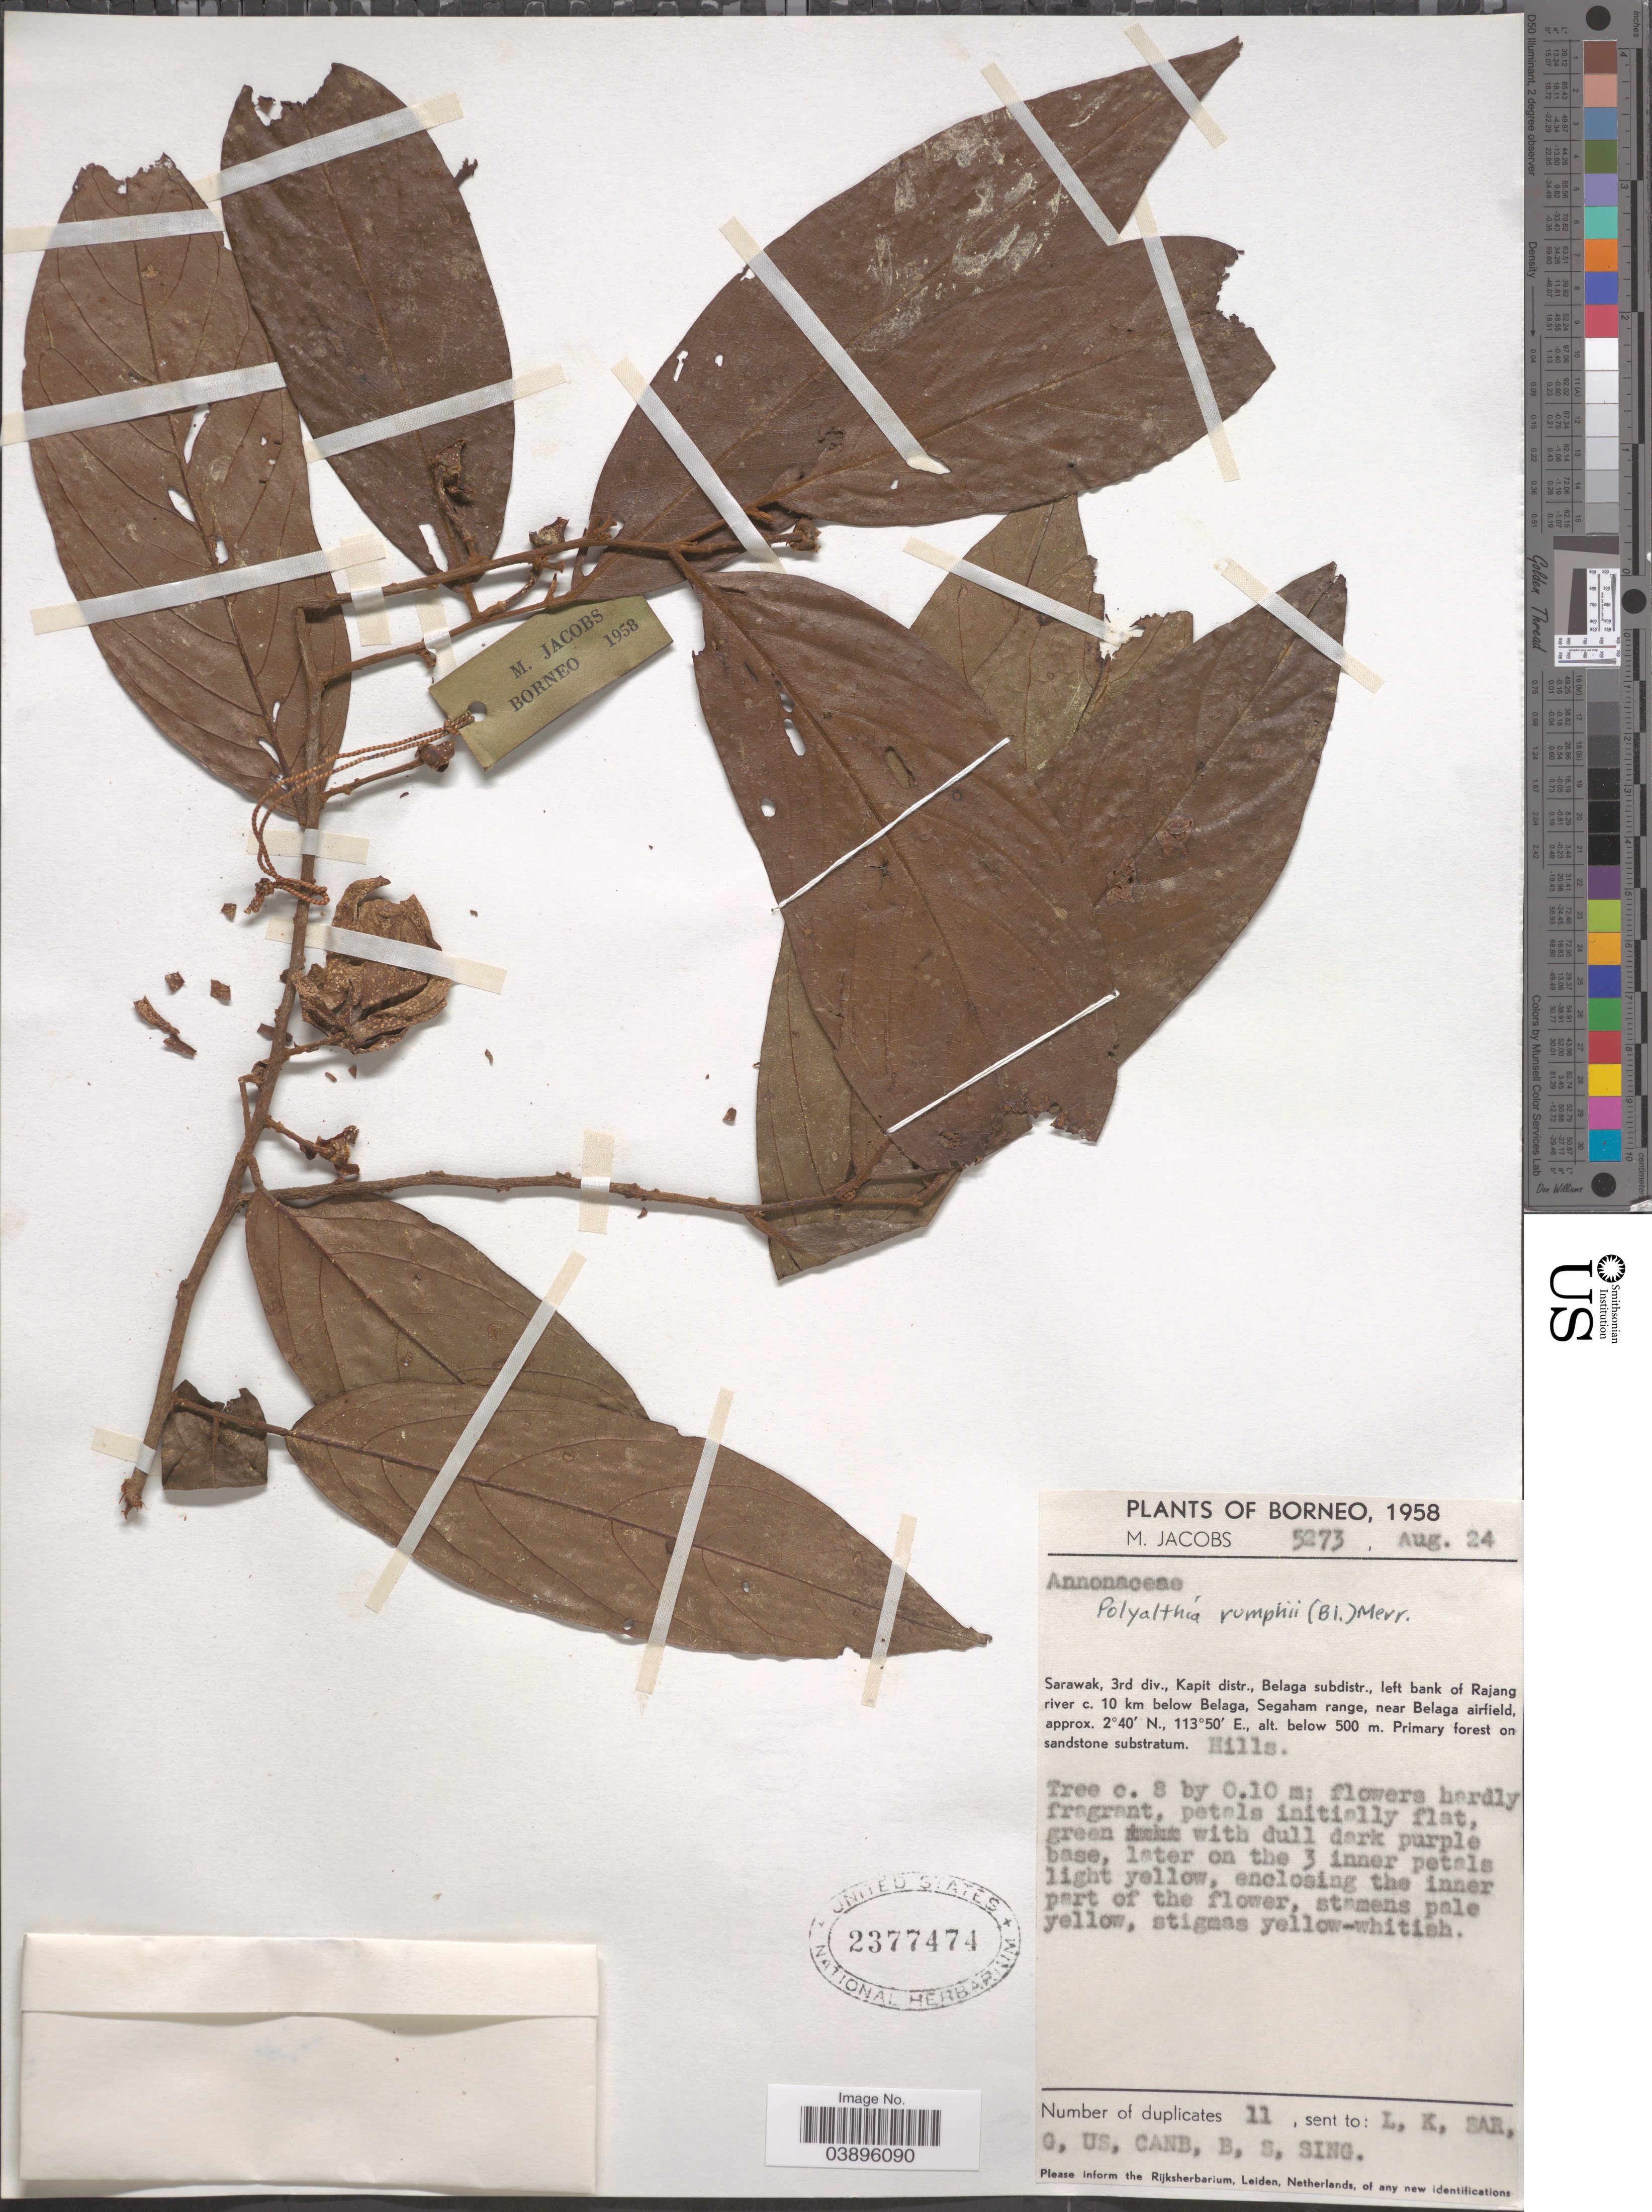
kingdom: Plantae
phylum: Tracheophyta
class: Magnoliopsida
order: Magnoliales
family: Annonaceae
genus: Polyalthia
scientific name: Polyalthia rumphii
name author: (Blume ex Hensch.) Merr.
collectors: M. Jacobs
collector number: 5273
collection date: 1958-08-24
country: Malaysia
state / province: Sarawak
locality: Borneo. 3rd div., Kapit distr., Belaga subdistr., left bank of Rajang river c. 10 km below Belaga, Segaham range, near Belaga airfield.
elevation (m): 500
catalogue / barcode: US 2377474